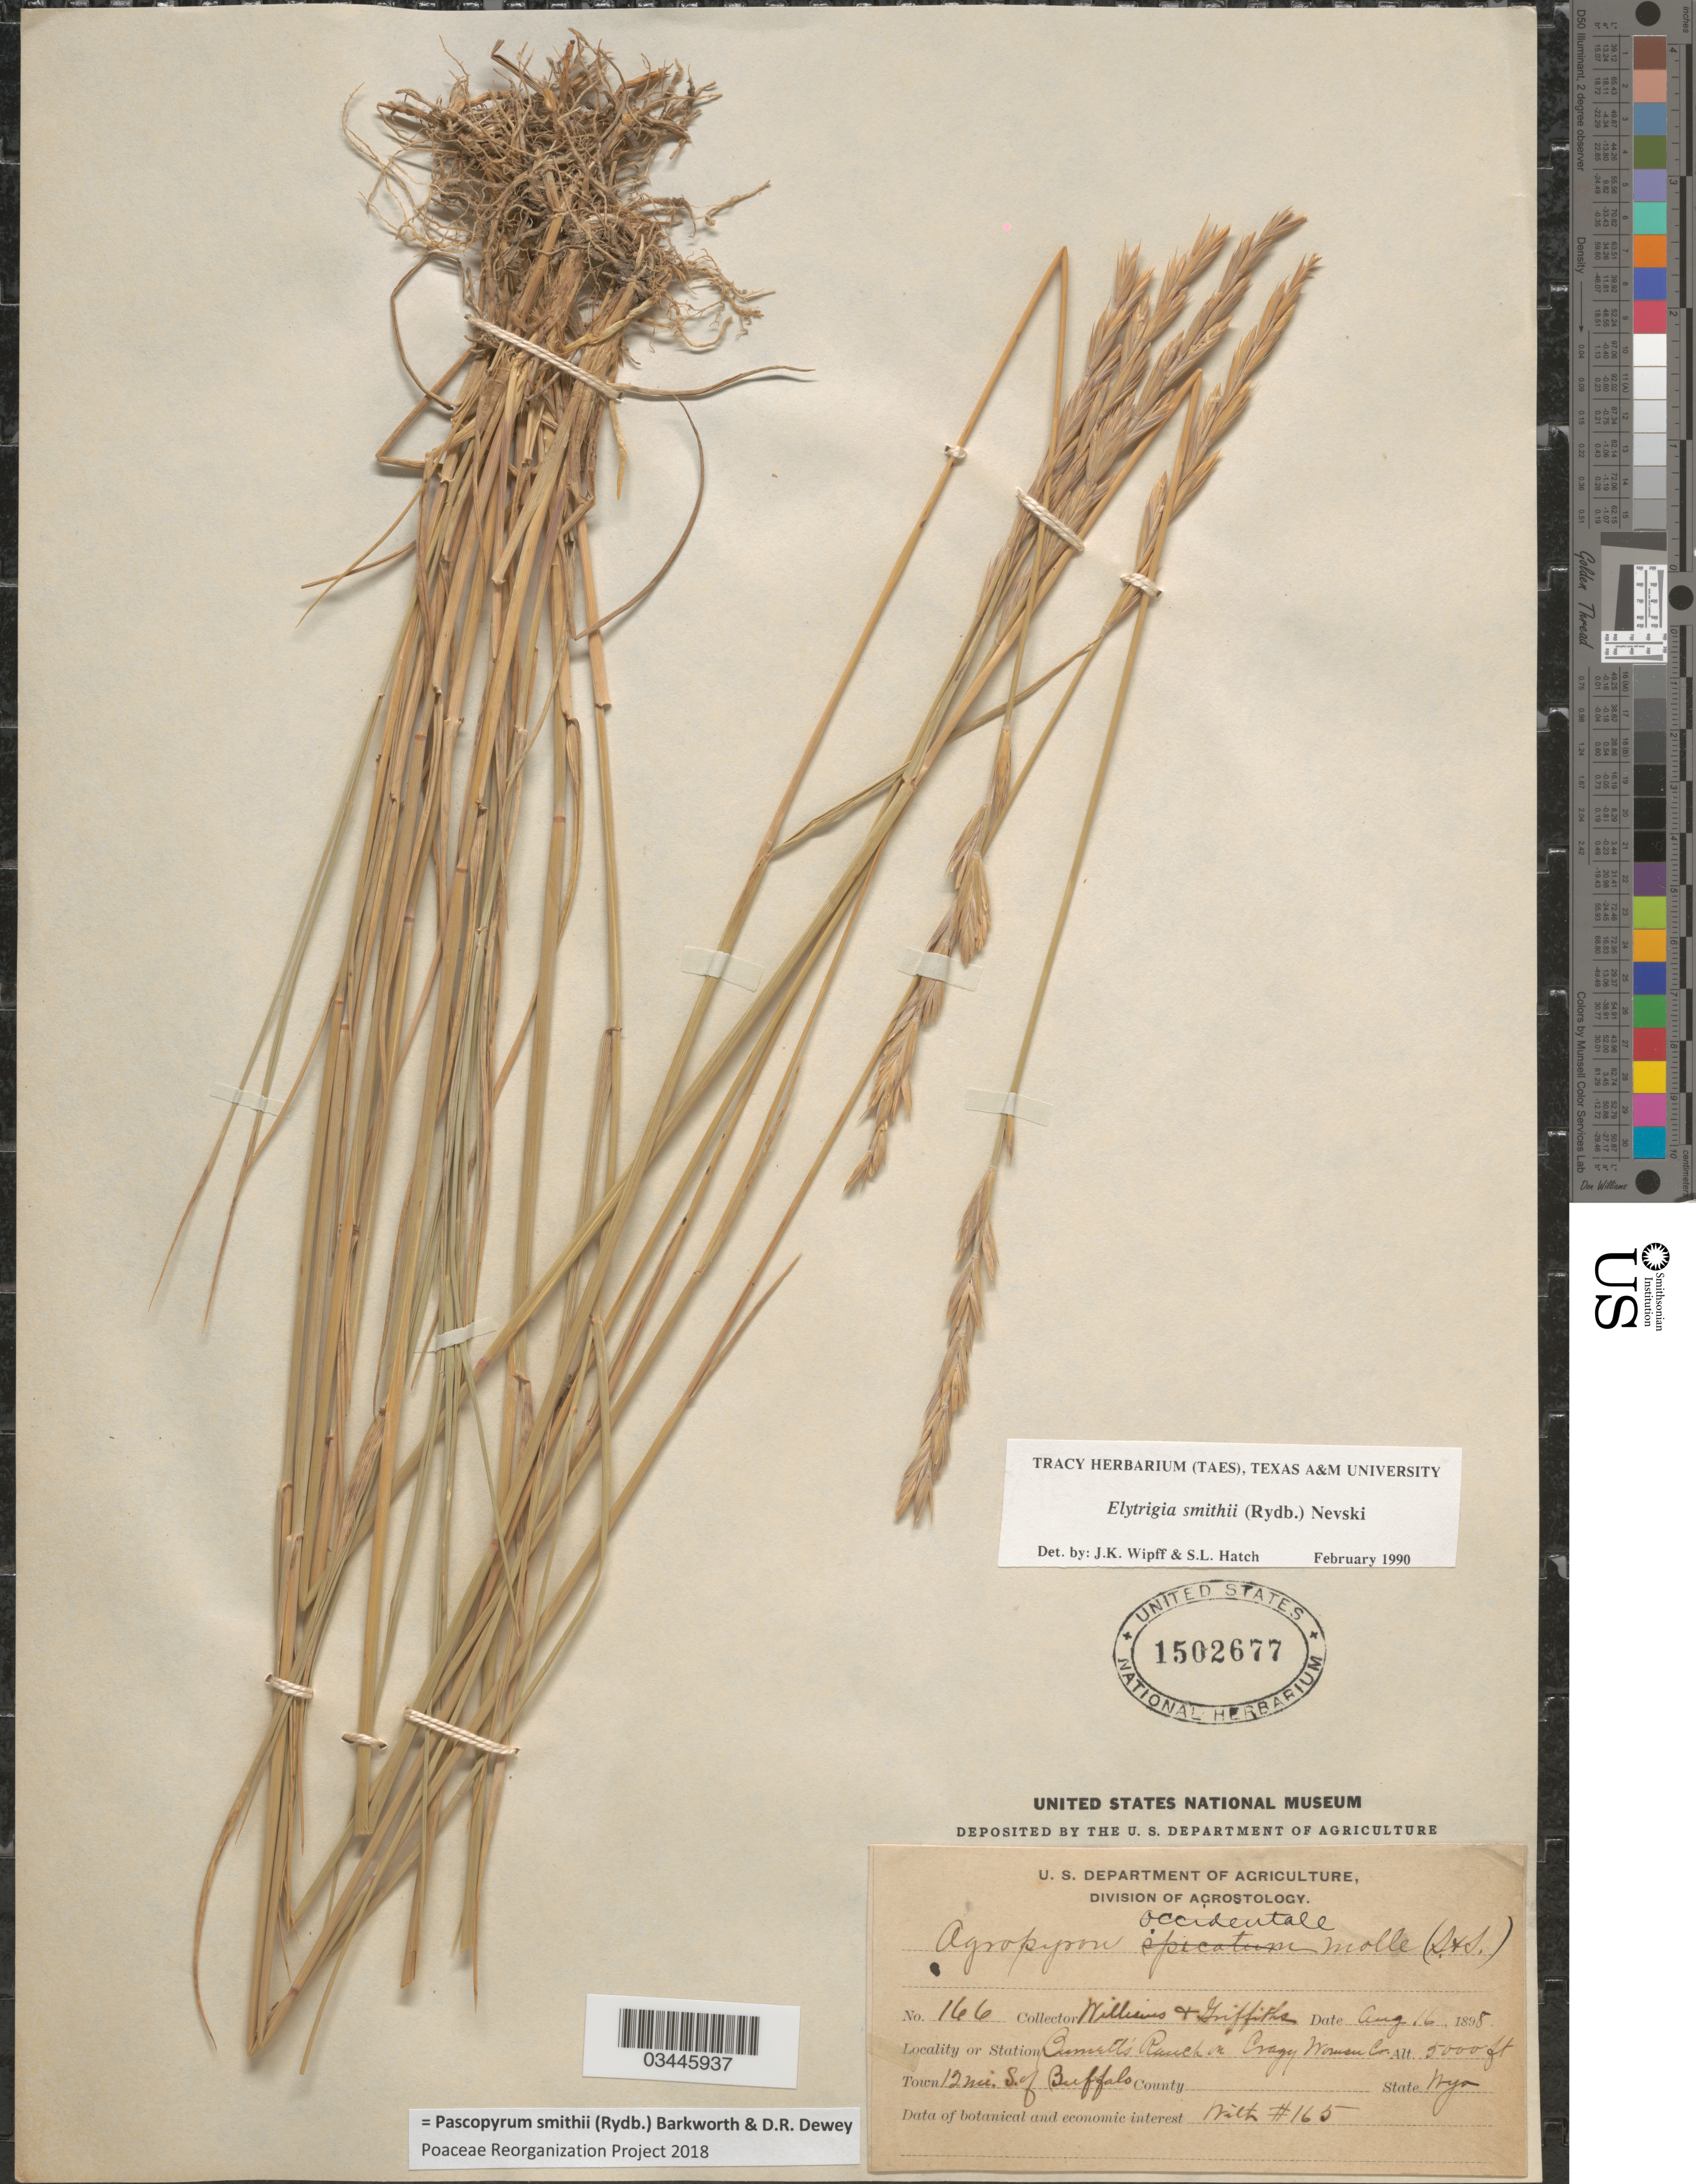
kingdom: Plantae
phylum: Tracheophyta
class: Liliopsida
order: Poales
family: Poaceae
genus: Pascopyrum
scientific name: Pascopyrum smithii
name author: (Rydb.) Barkworth & Dewey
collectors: -- Williams & -- Griffiths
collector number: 166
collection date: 1898-08-16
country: United States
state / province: Wyoming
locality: Burnett's Ranch on Crazy Woman Cr. Town 12 mi. S. of Buffalo.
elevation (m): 1524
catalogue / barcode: US 1502677